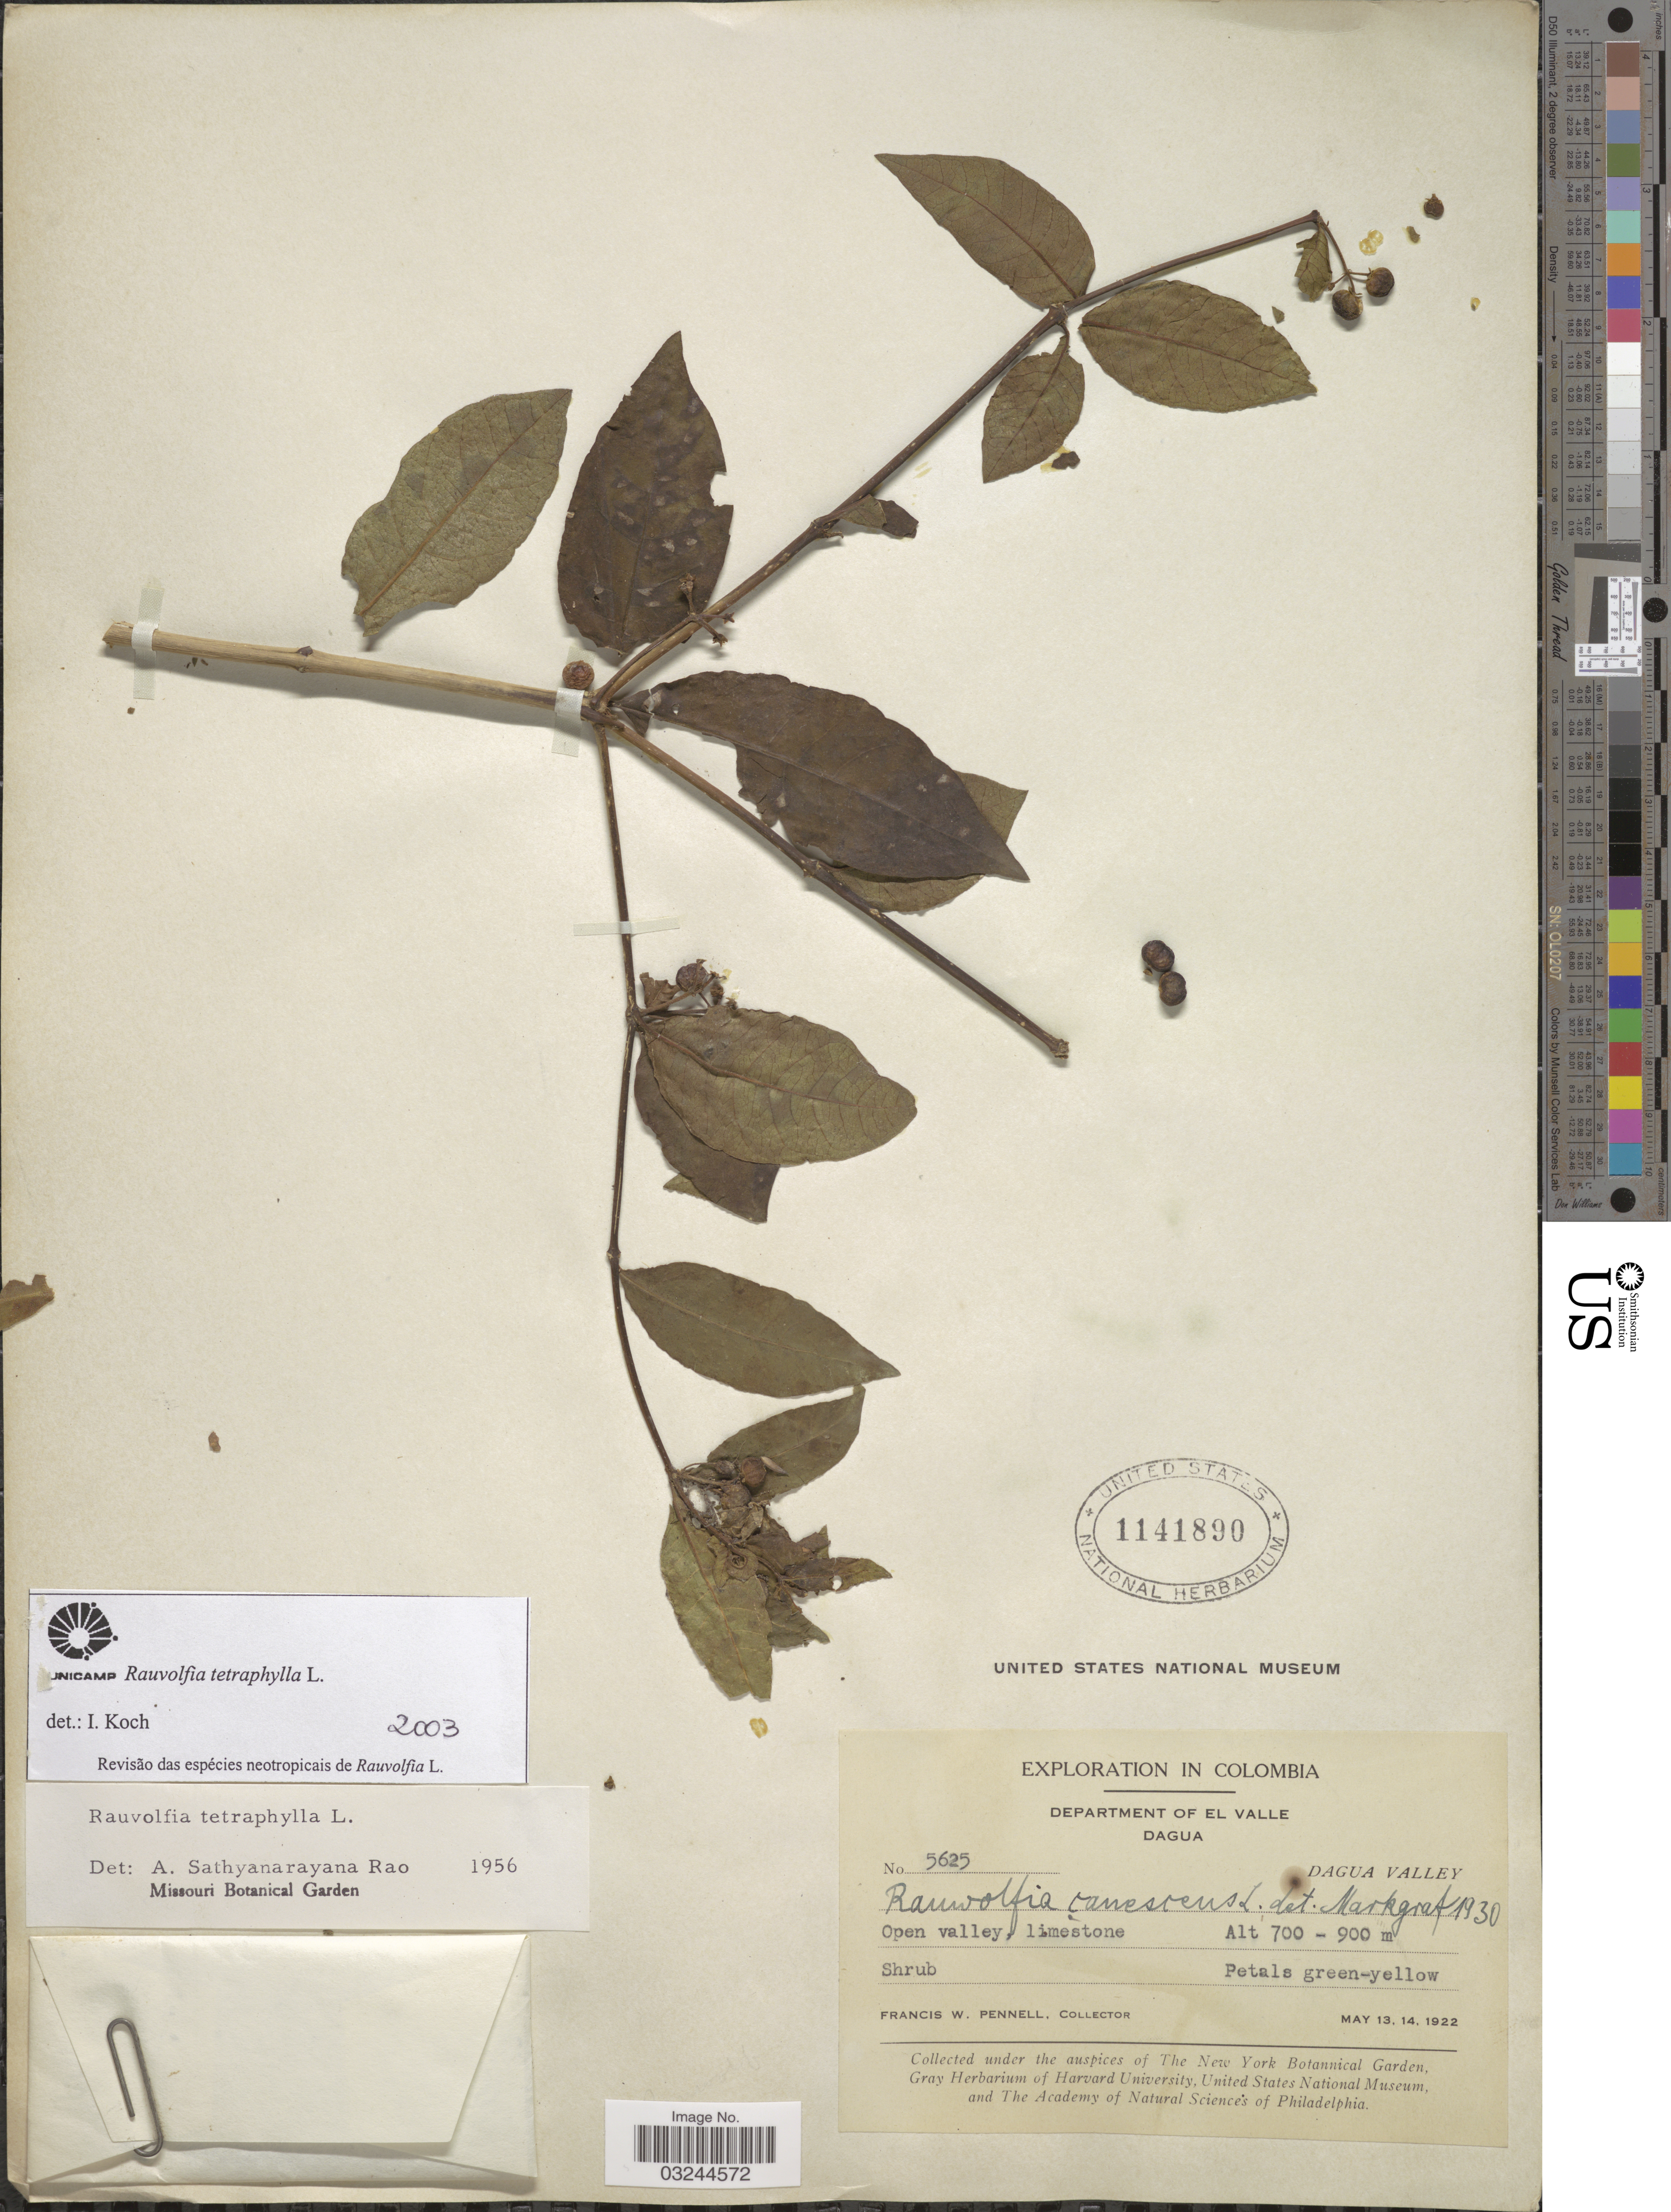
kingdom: Plantae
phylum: Tracheophyta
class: Magnoliopsida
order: Gentianales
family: Apocynaceae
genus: Rauvolfia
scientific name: Rauvolfia tetraphylla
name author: L.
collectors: F. W. Pennell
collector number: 5625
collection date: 1922-05-13/1922-05-14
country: Colombia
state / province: Valle del Cauca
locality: Department of El Valle. Dagua. Dagua Valley.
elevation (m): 700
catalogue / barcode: US 1141890